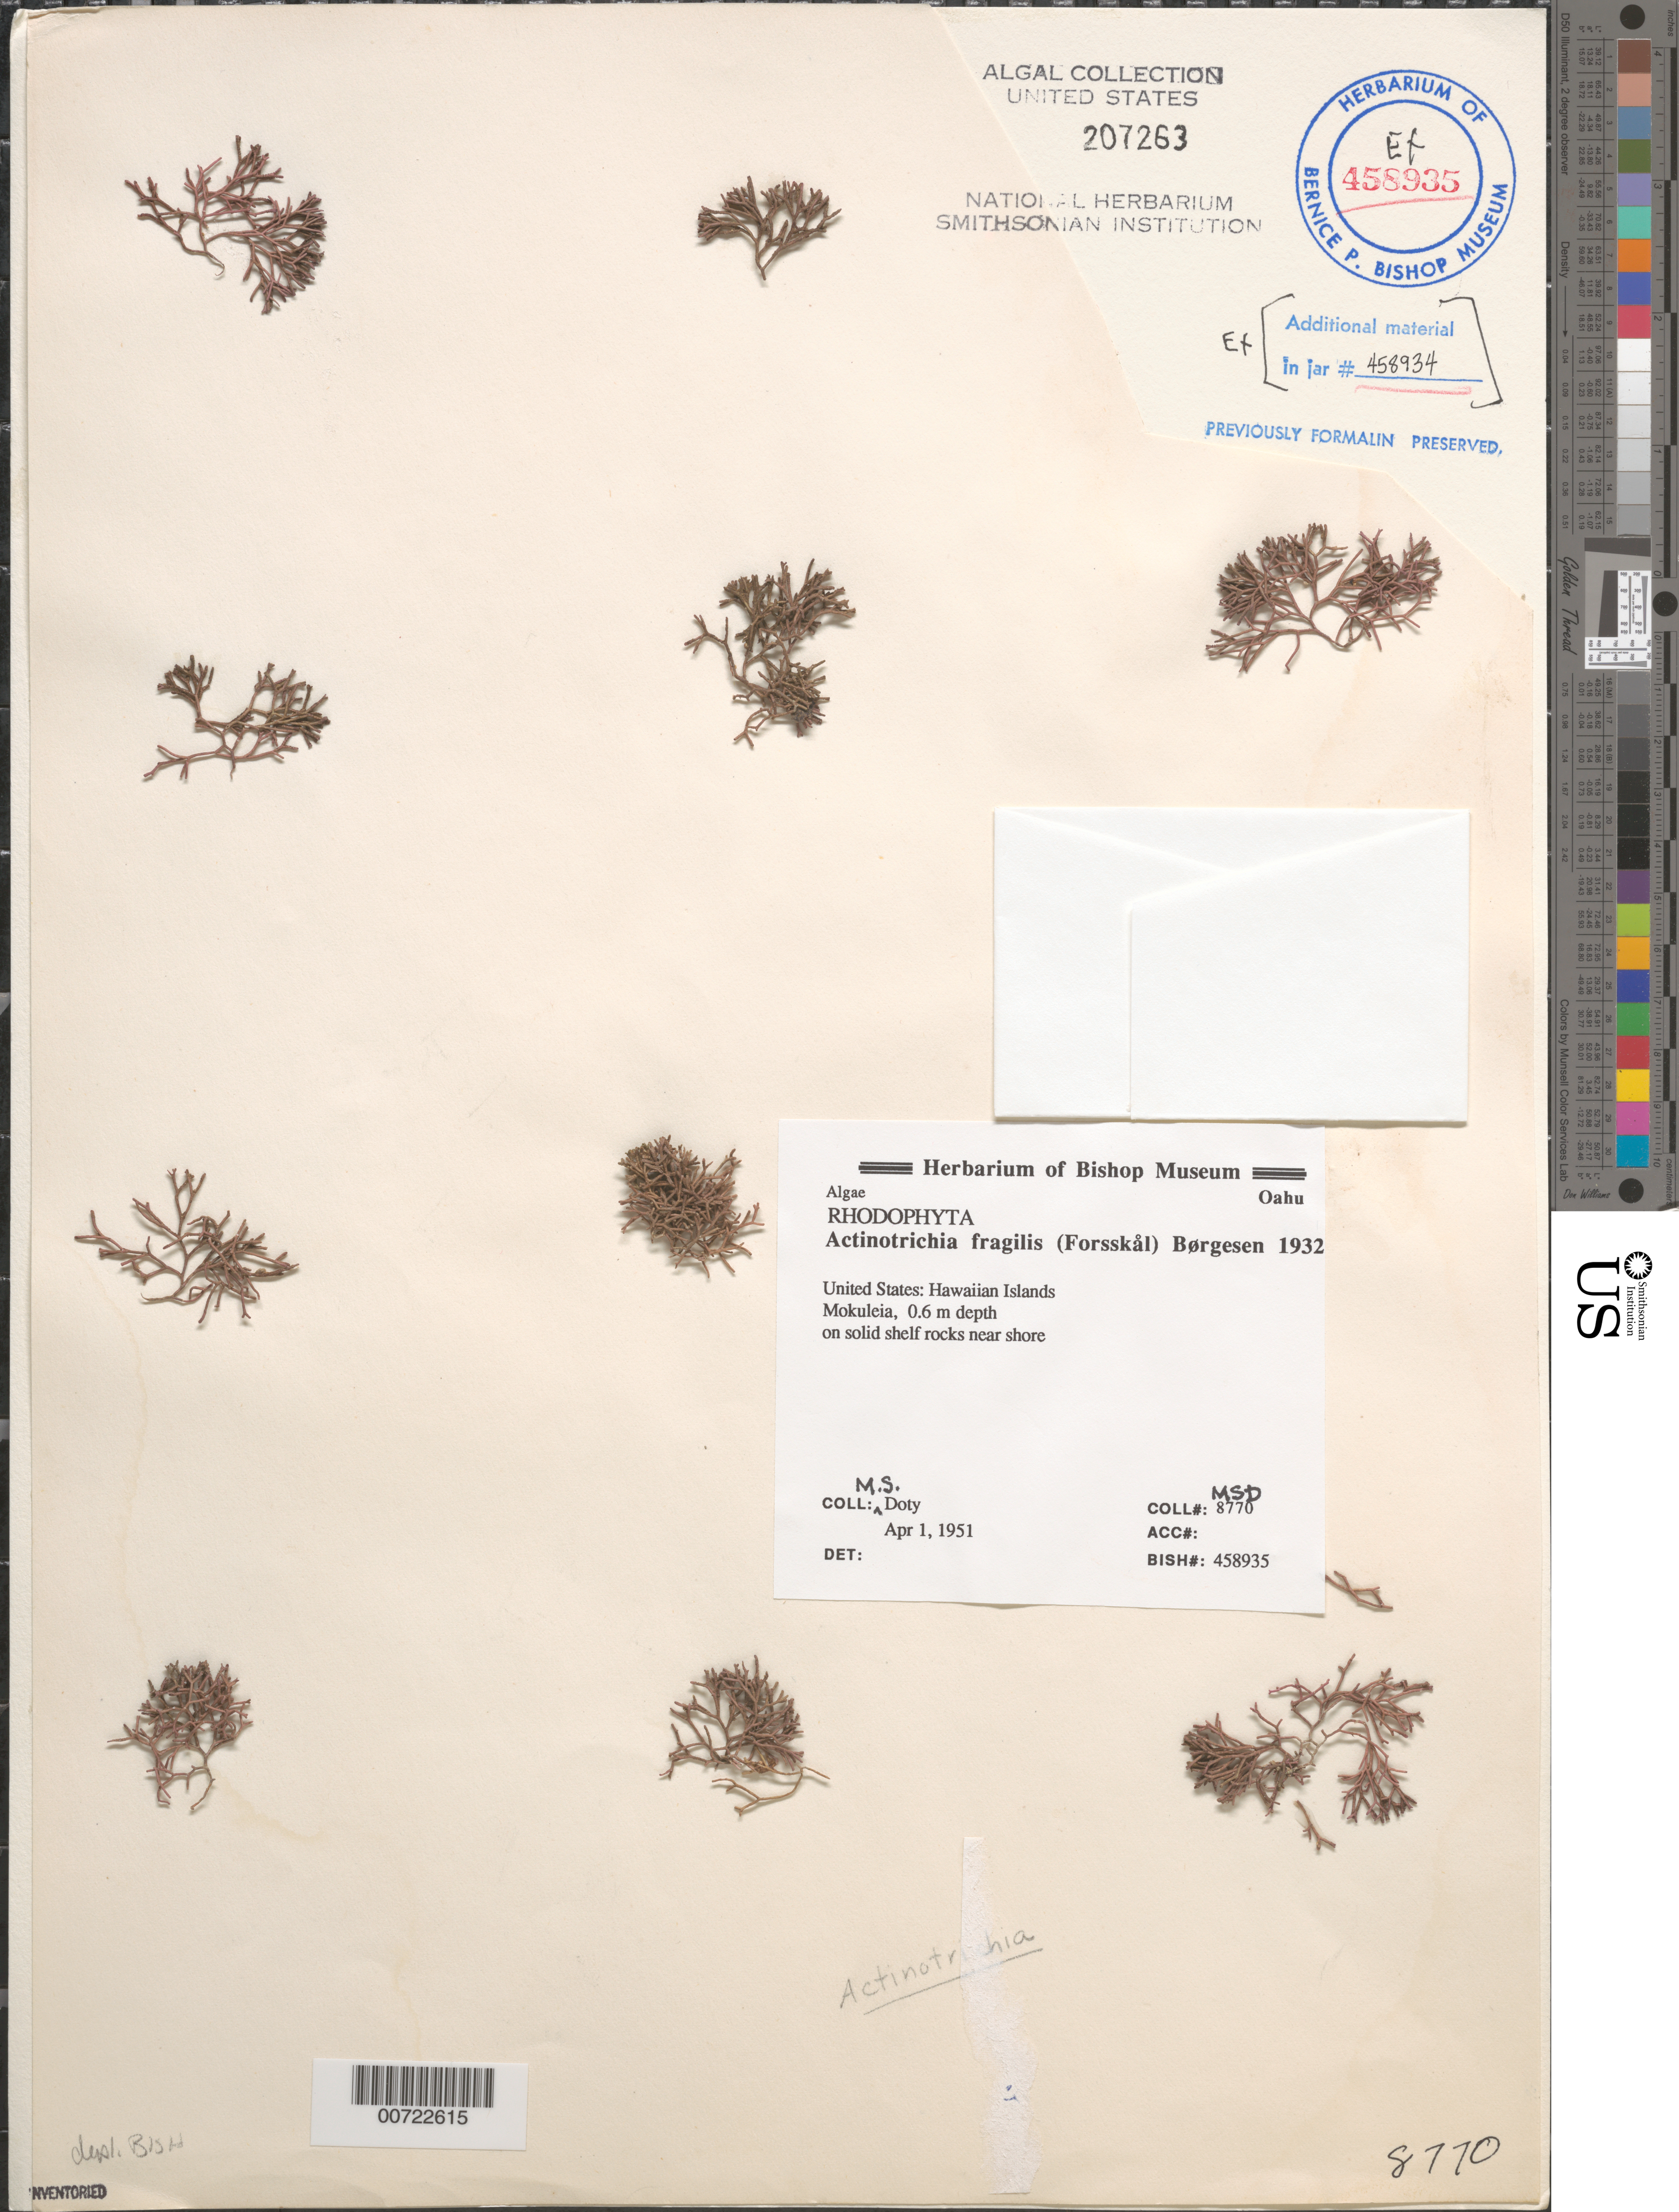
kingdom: Plantae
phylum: Rhodophyta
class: Florideophyceae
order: Nemaliales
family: Galaxauraceae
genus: Actinotrichia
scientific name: Actinotrichia fragilis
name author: (Forssk.) Børgesen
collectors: M. S. Doty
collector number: MSD 8770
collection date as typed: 01 Apr 1951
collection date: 1951-04-01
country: United States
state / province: Hawaii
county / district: Honolulu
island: Oahu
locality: Mokuleia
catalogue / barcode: US 207263